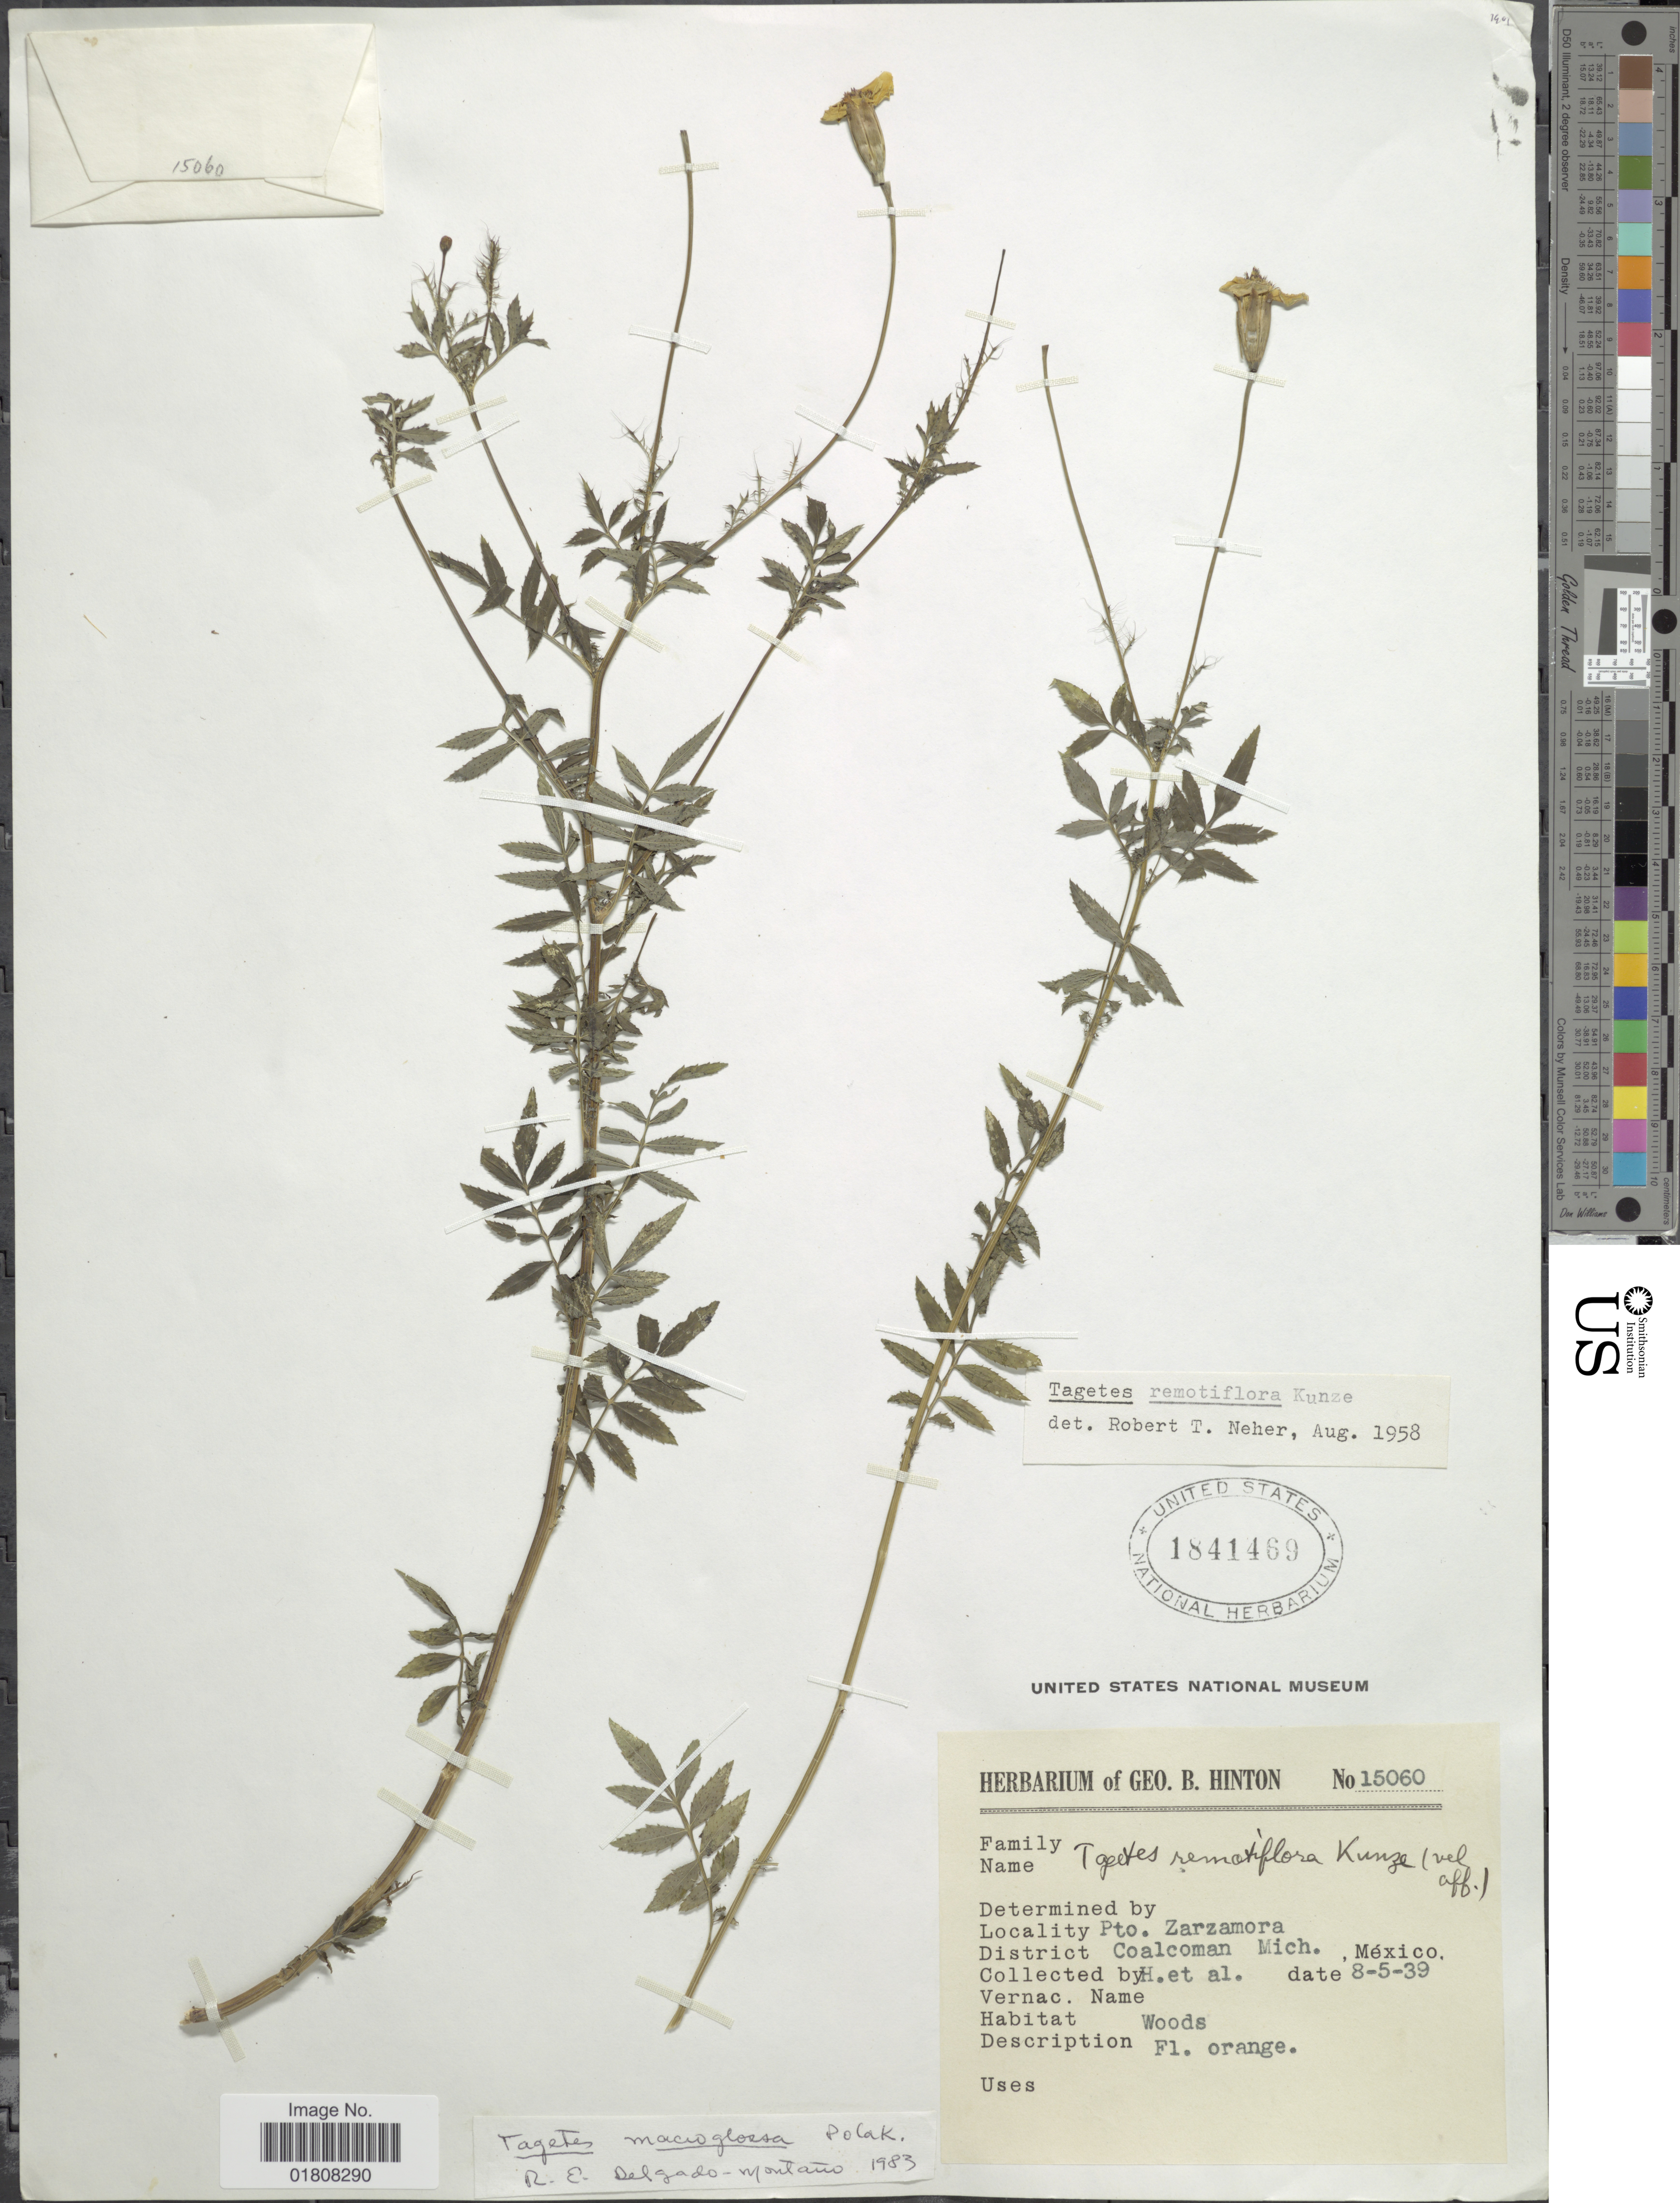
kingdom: Plantae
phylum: Tracheophyta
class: Magnoliopsida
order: Asterales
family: Asteraceae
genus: Tagetes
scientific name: Tagetes macroglossa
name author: Polak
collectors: G. B. Hinton & et al.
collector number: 15060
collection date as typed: Transcribed d/m/y: 8/5/39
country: Mexico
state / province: Michoacán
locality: Pto. Zarzamora, District Coalcoman, Mich.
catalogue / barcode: US 1841469